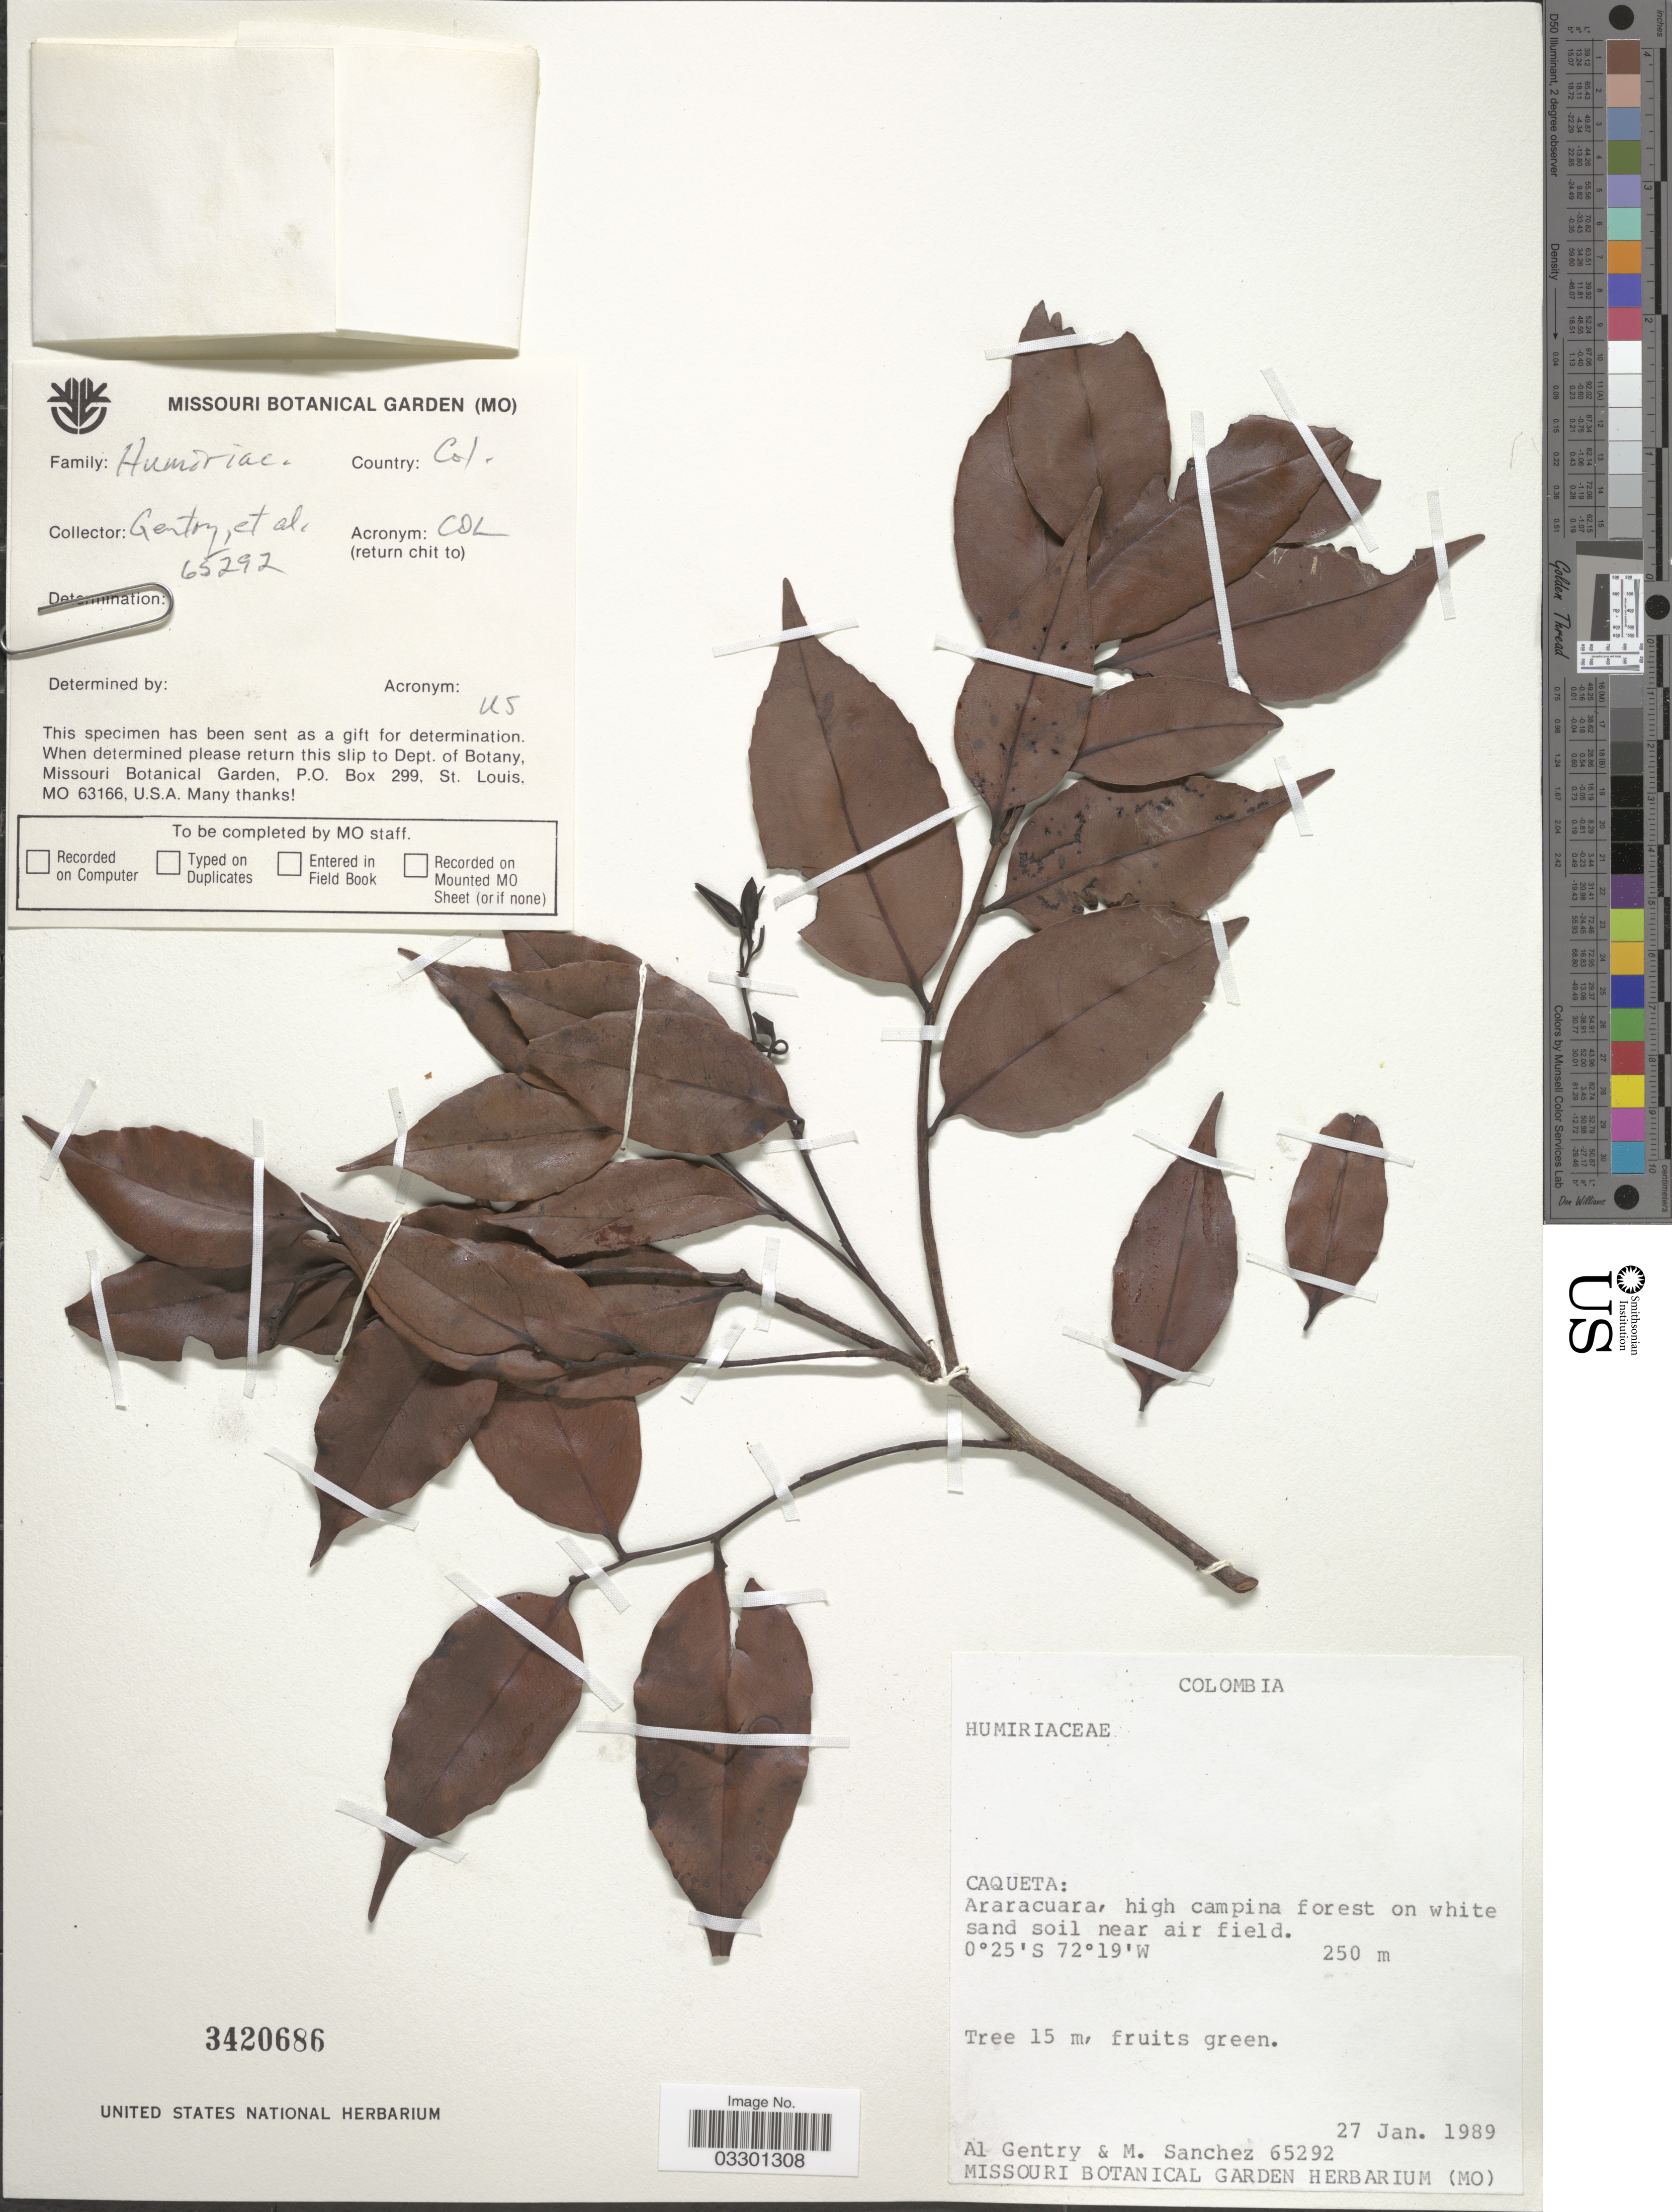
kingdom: Plantae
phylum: Tracheophyta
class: Magnoliopsida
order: Malpighiales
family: Humiriaceae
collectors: A. H. Gentry & M. Sanchez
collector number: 65292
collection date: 1989-01-27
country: Colombia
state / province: Caquetá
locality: Araracuara, high campina forest on white sand soil near air field.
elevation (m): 250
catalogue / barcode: US 3420686